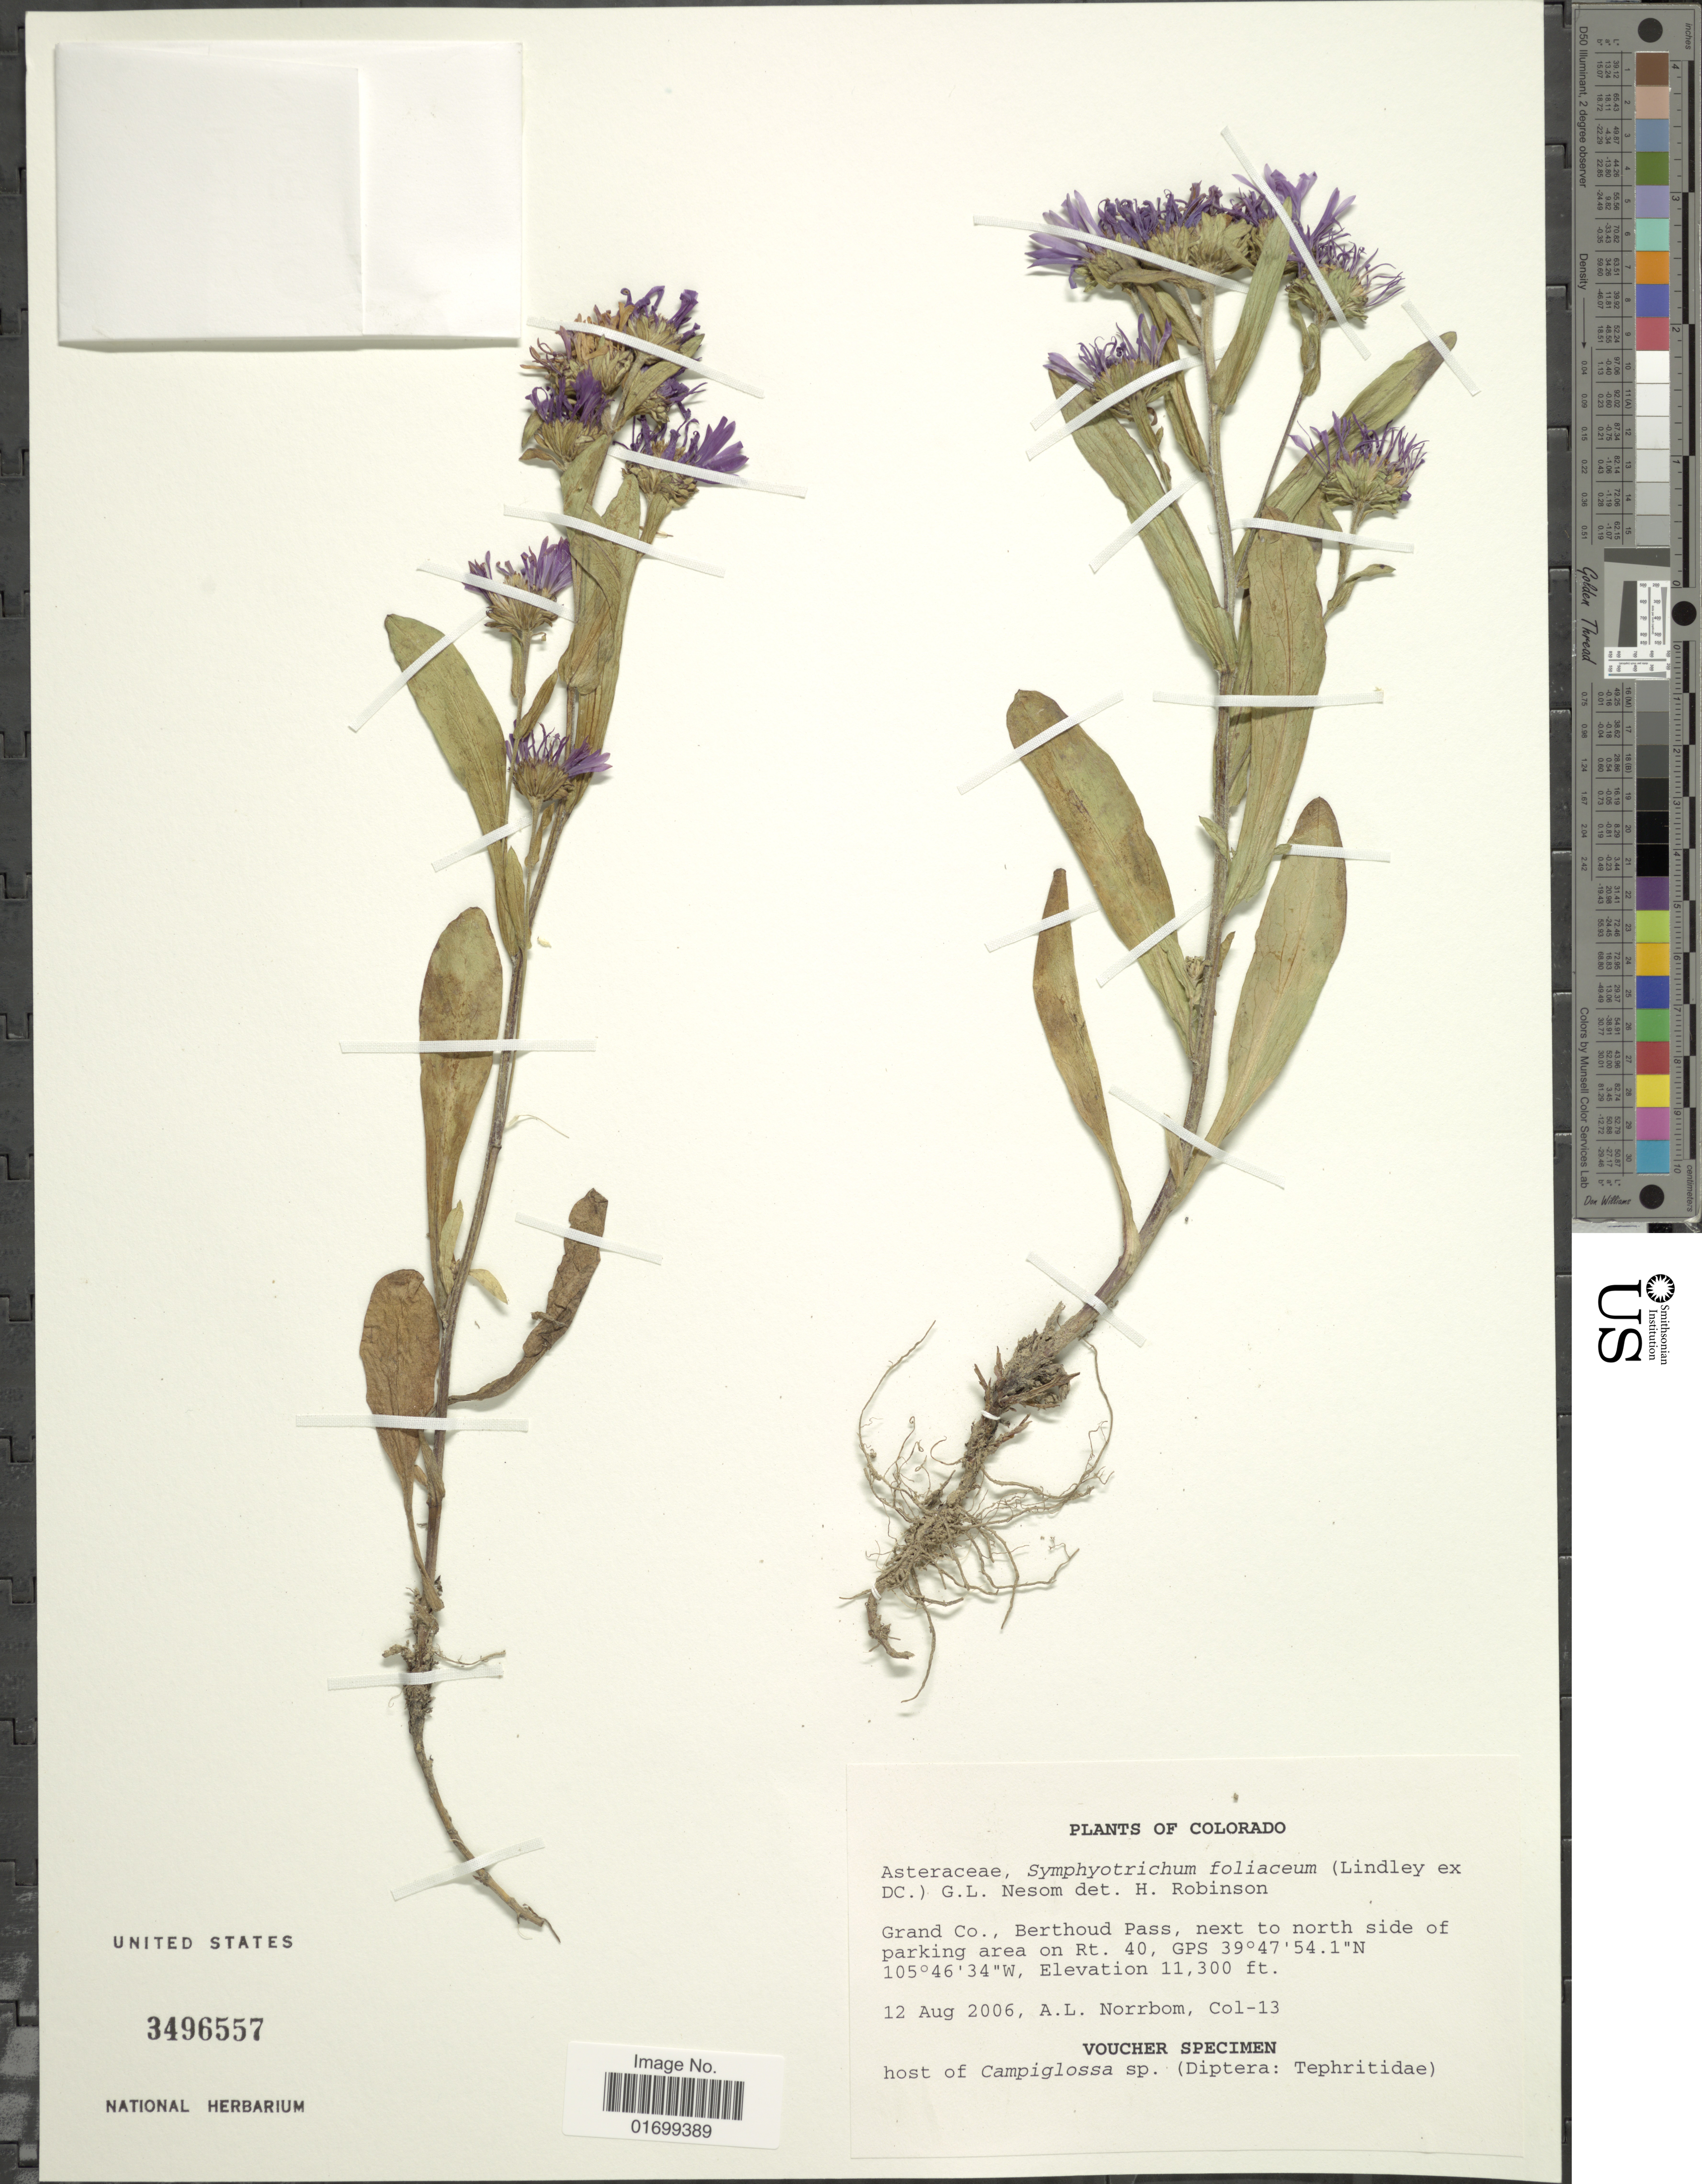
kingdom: Plantae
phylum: Tracheophyta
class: Magnoliopsida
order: Asterales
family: Asteraceae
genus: Symphyotrichum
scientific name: Symphyotrichum foliaceum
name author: (Lindl. ex DC.) G.L. Nesom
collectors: A. L. Norrbom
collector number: Col-13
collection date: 2006-08-12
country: United States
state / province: Colorado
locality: Grand Co., Berthoud Pass, next to north side of parking area on Rt. 40.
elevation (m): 3444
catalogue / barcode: US 3496557